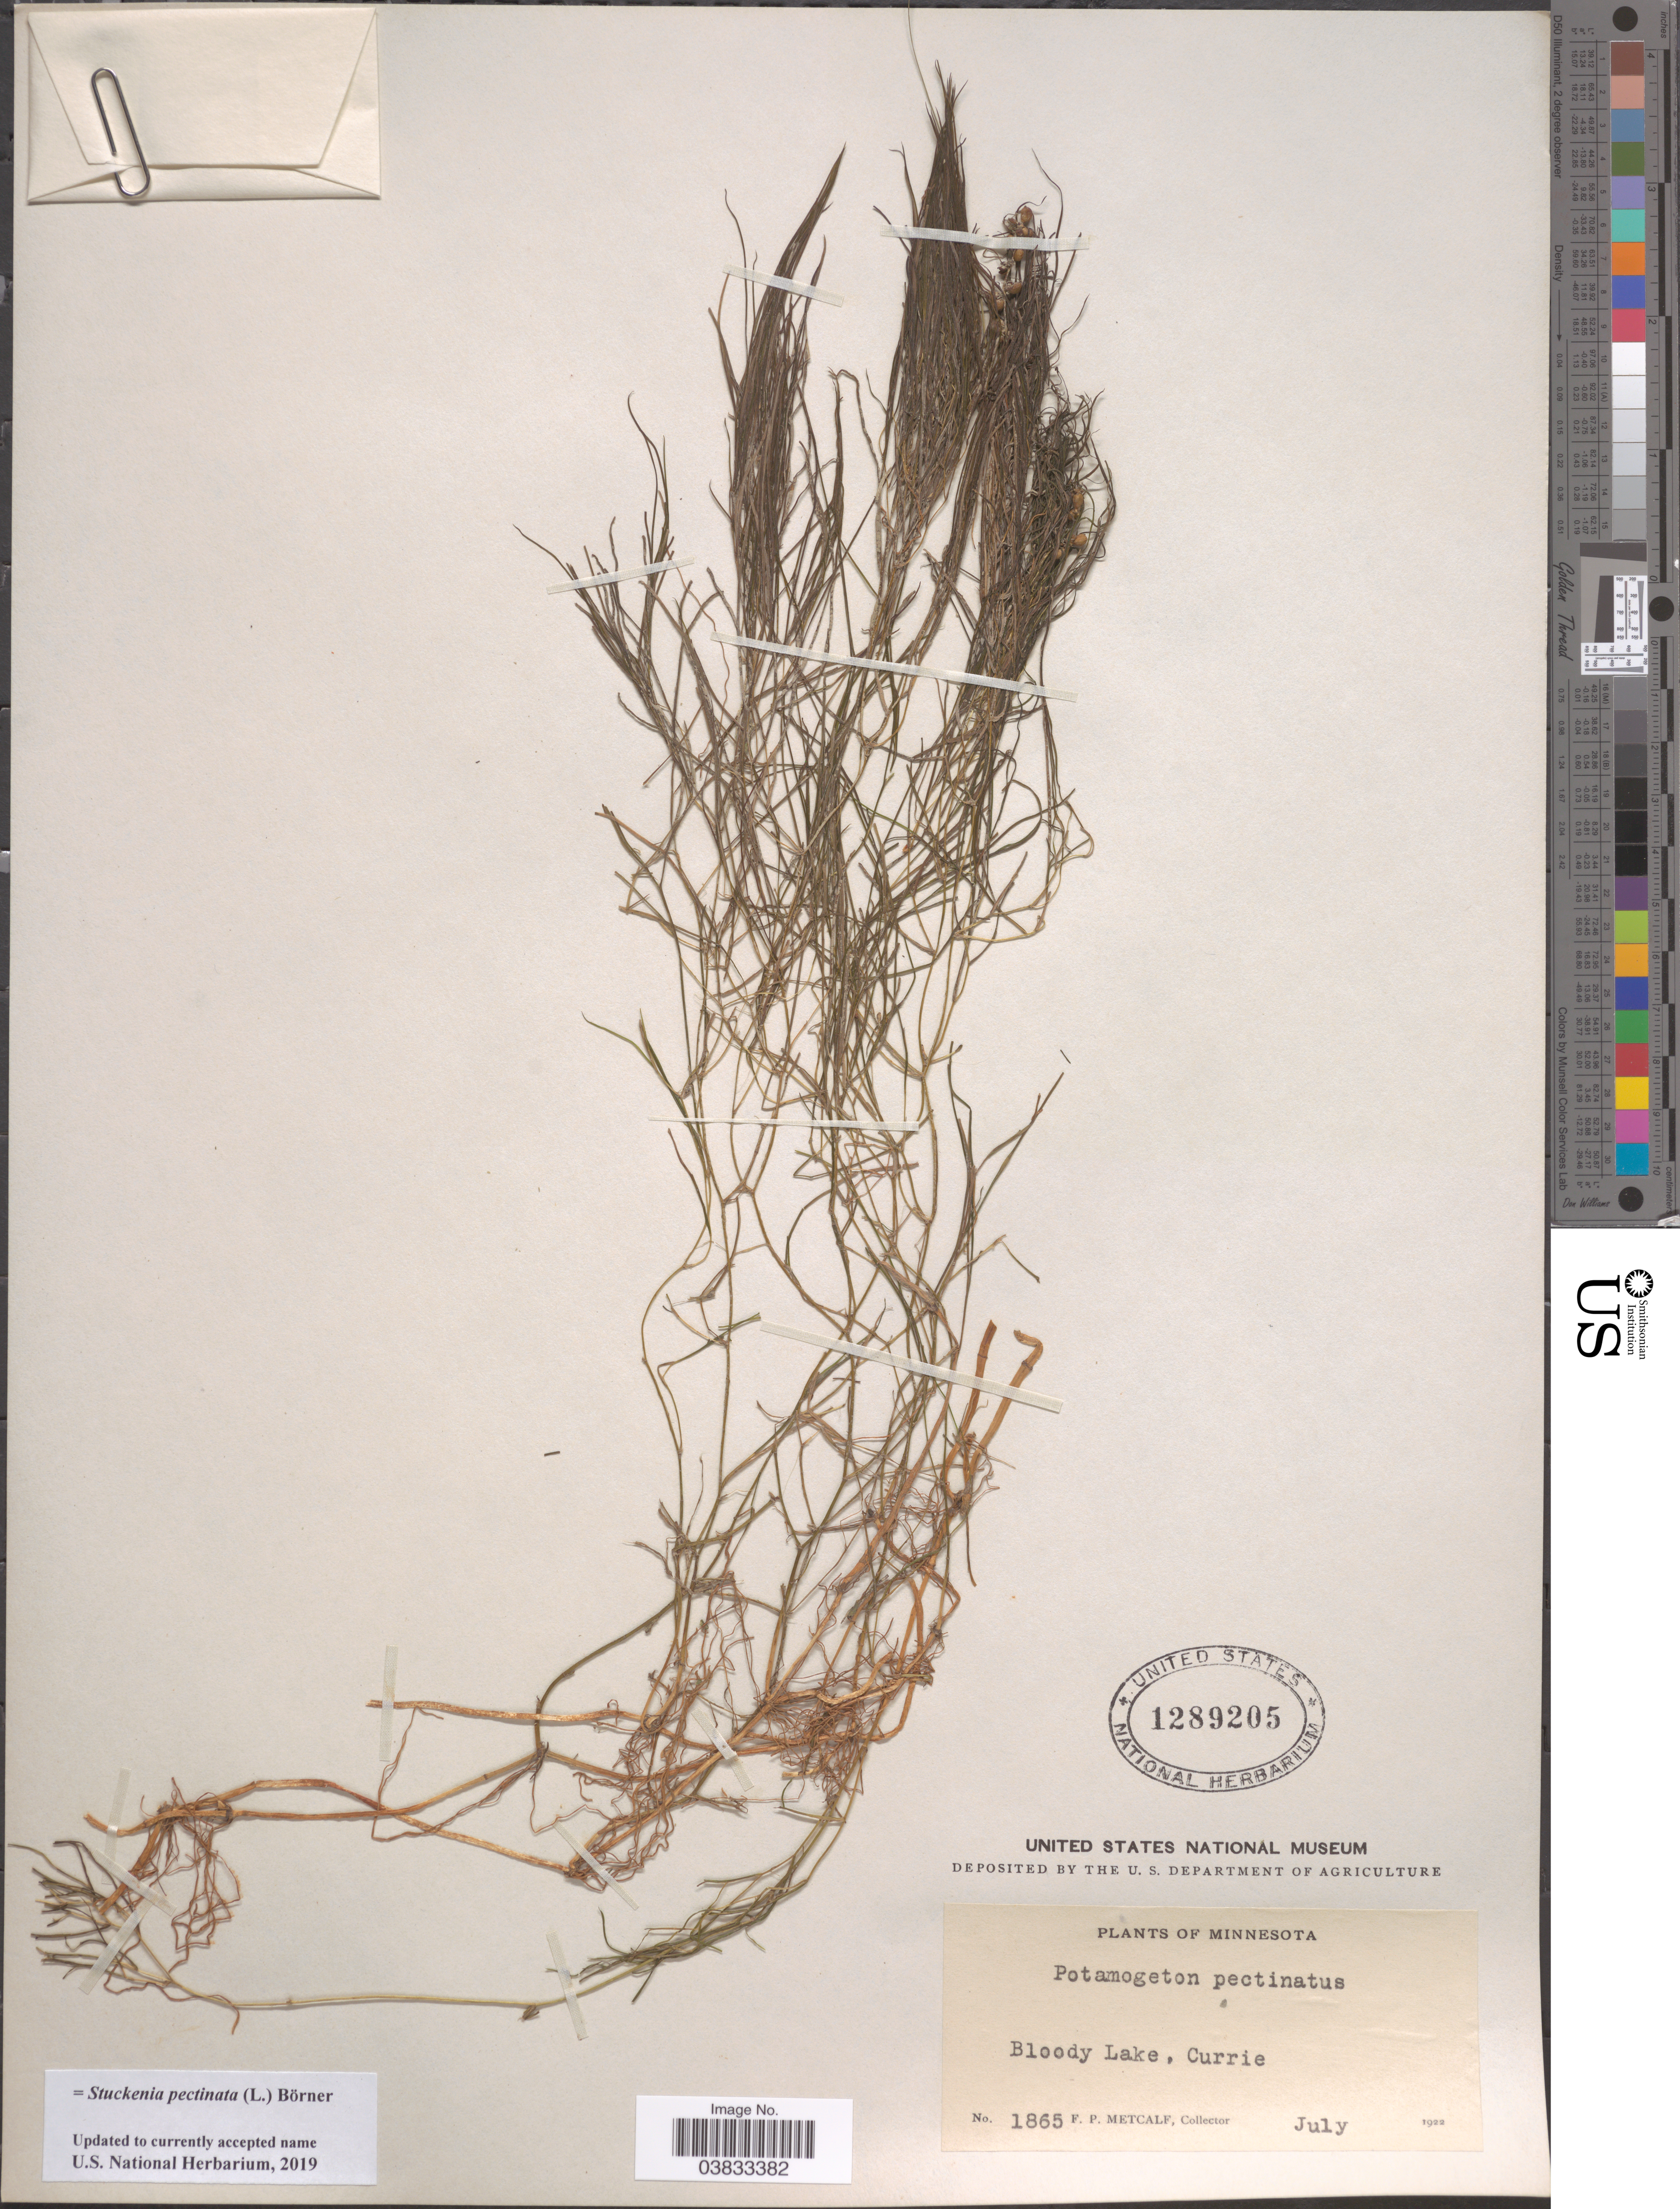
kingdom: Plantae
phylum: Tracheophyta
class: Liliopsida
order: Alismatales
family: Potamogetonaceae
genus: Stuckenia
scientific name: Stuckenia pectinata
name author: (L.) Börner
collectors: F. Metcalf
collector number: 1865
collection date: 1922-07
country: United States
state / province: Minnesota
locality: Bloody Lake, Currie.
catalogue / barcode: US 1289205